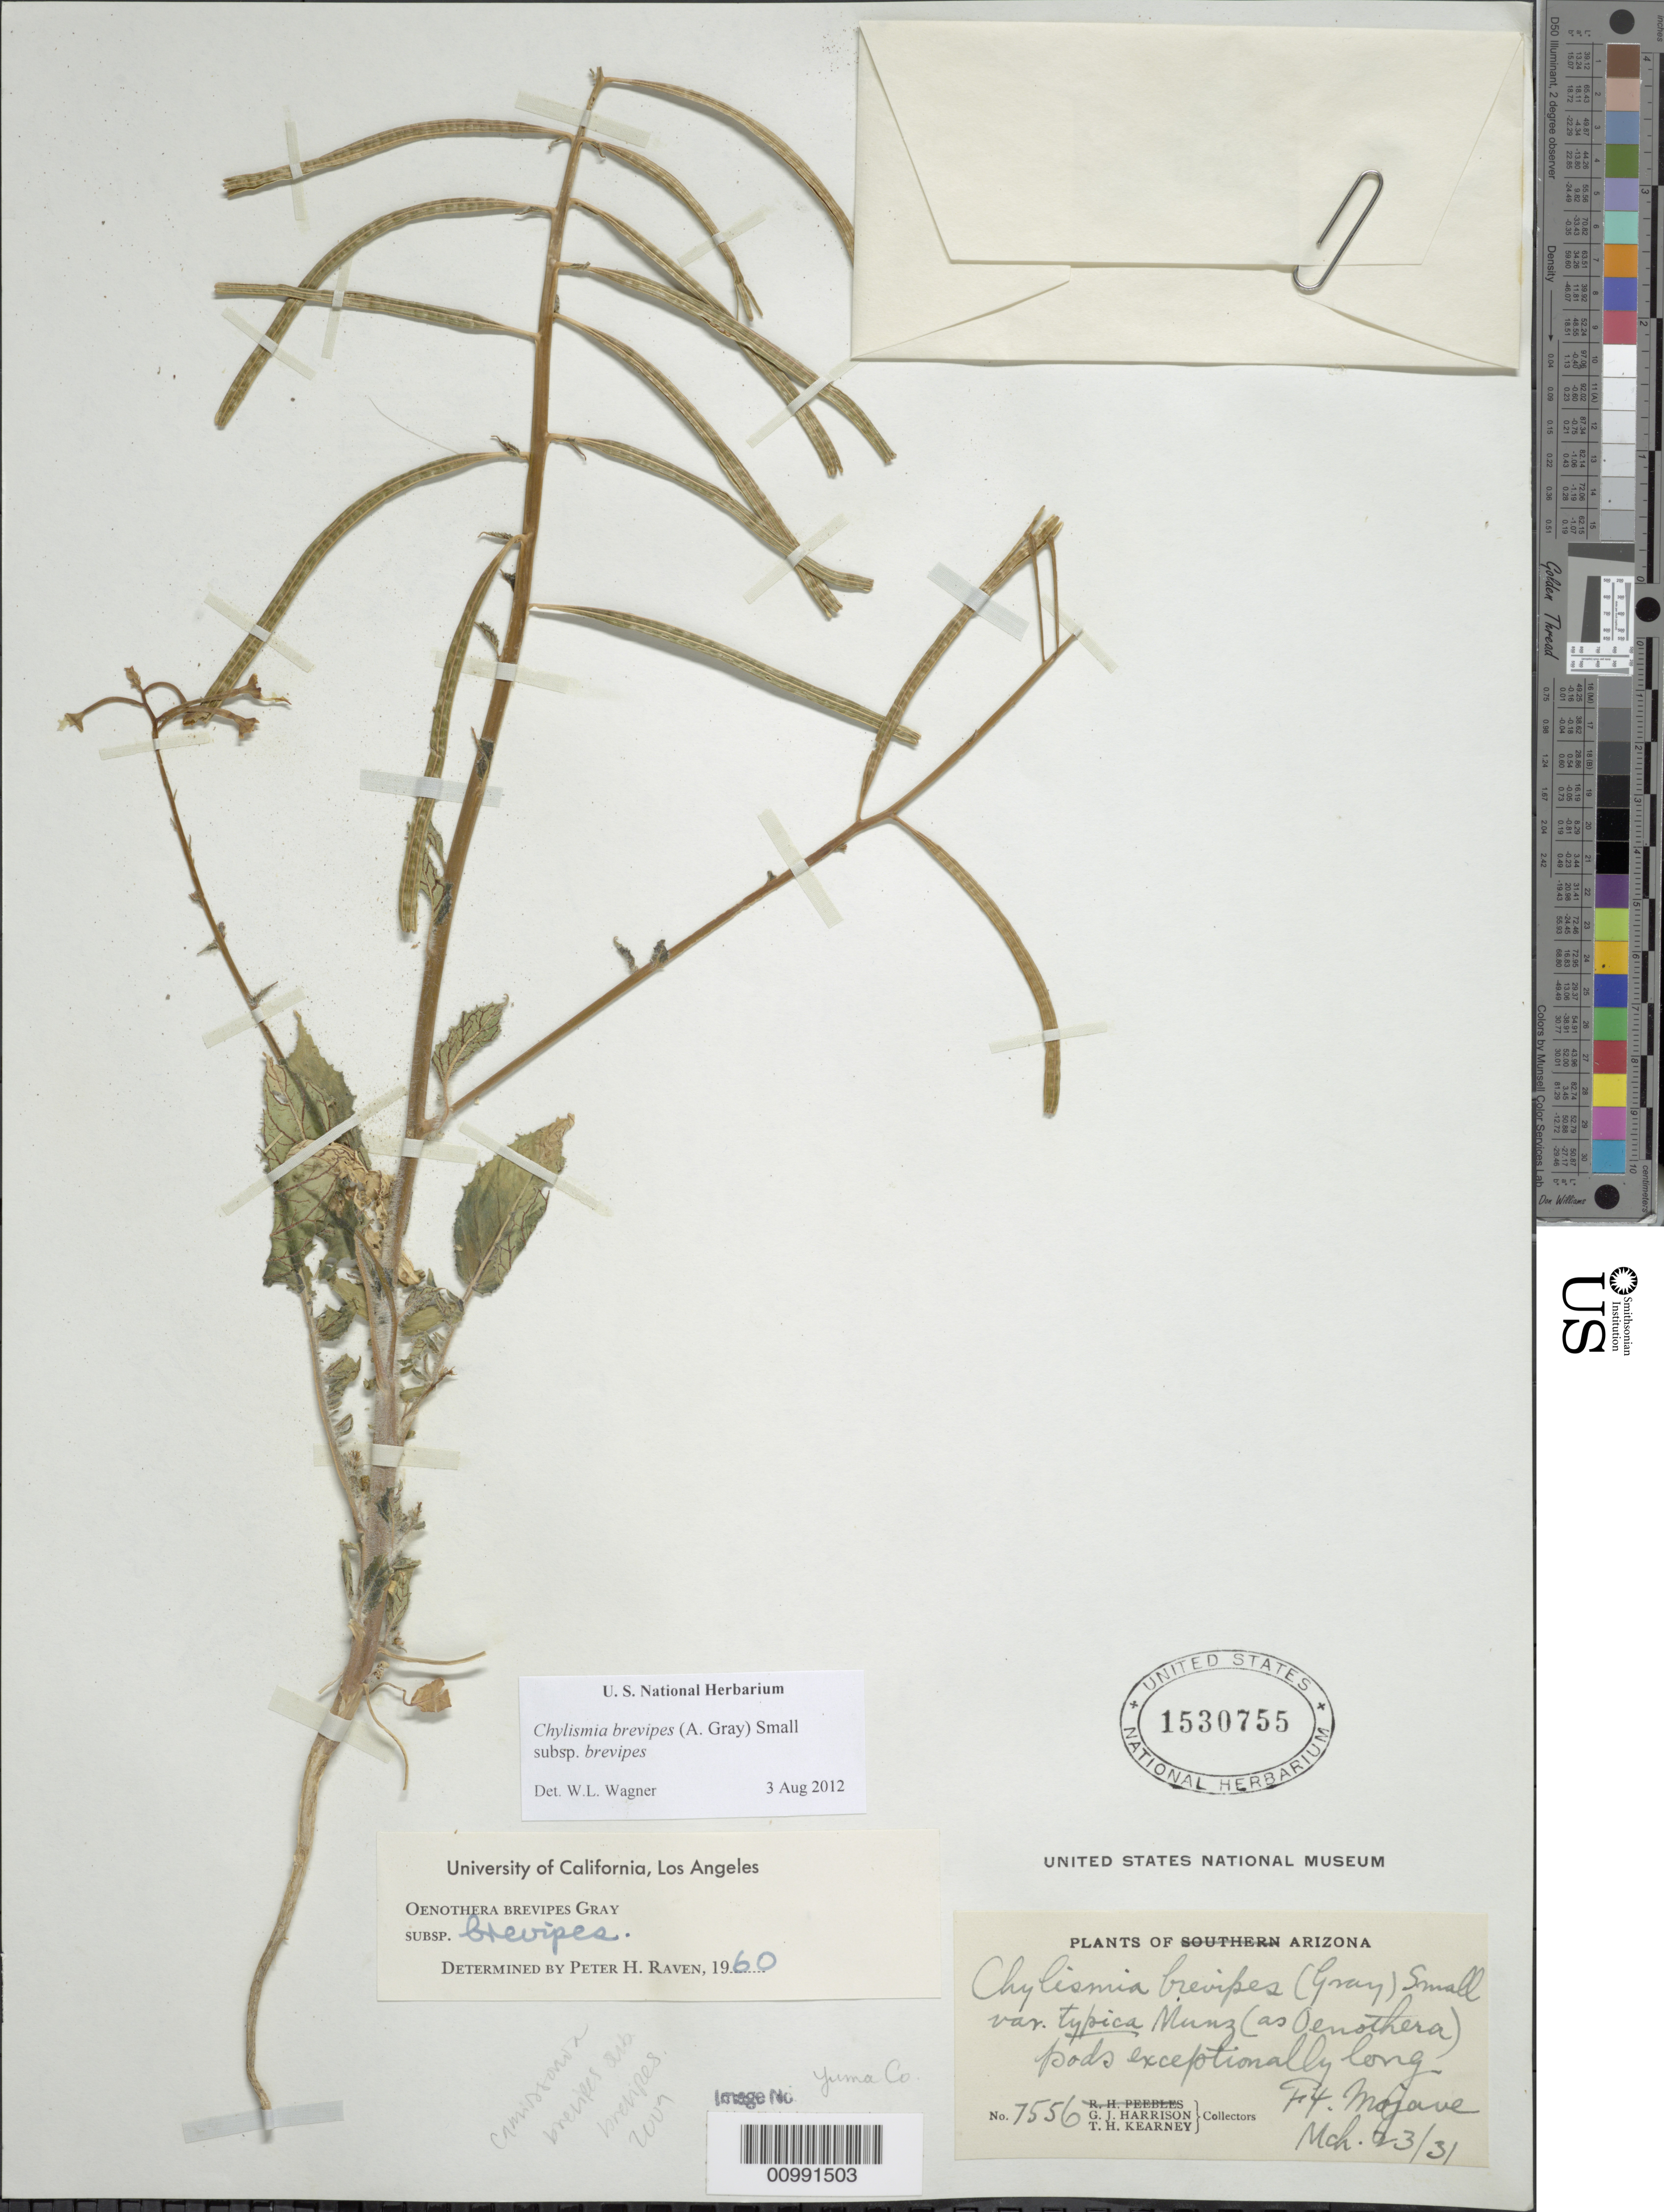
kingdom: Plantae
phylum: Tracheophyta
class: Magnoliopsida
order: Myrtales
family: Onagraceae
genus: Chylismia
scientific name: Chylismia brevipes subsp. arizonica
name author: (P.H. Raven) W.L. Wagner & Hoch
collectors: G. J. Harrison & T. H. Kearney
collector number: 7556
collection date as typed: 23 Mar 1931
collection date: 1931-03-23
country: United States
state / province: Arizona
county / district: Mohave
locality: Fort Mohave.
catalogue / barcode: US 1530755